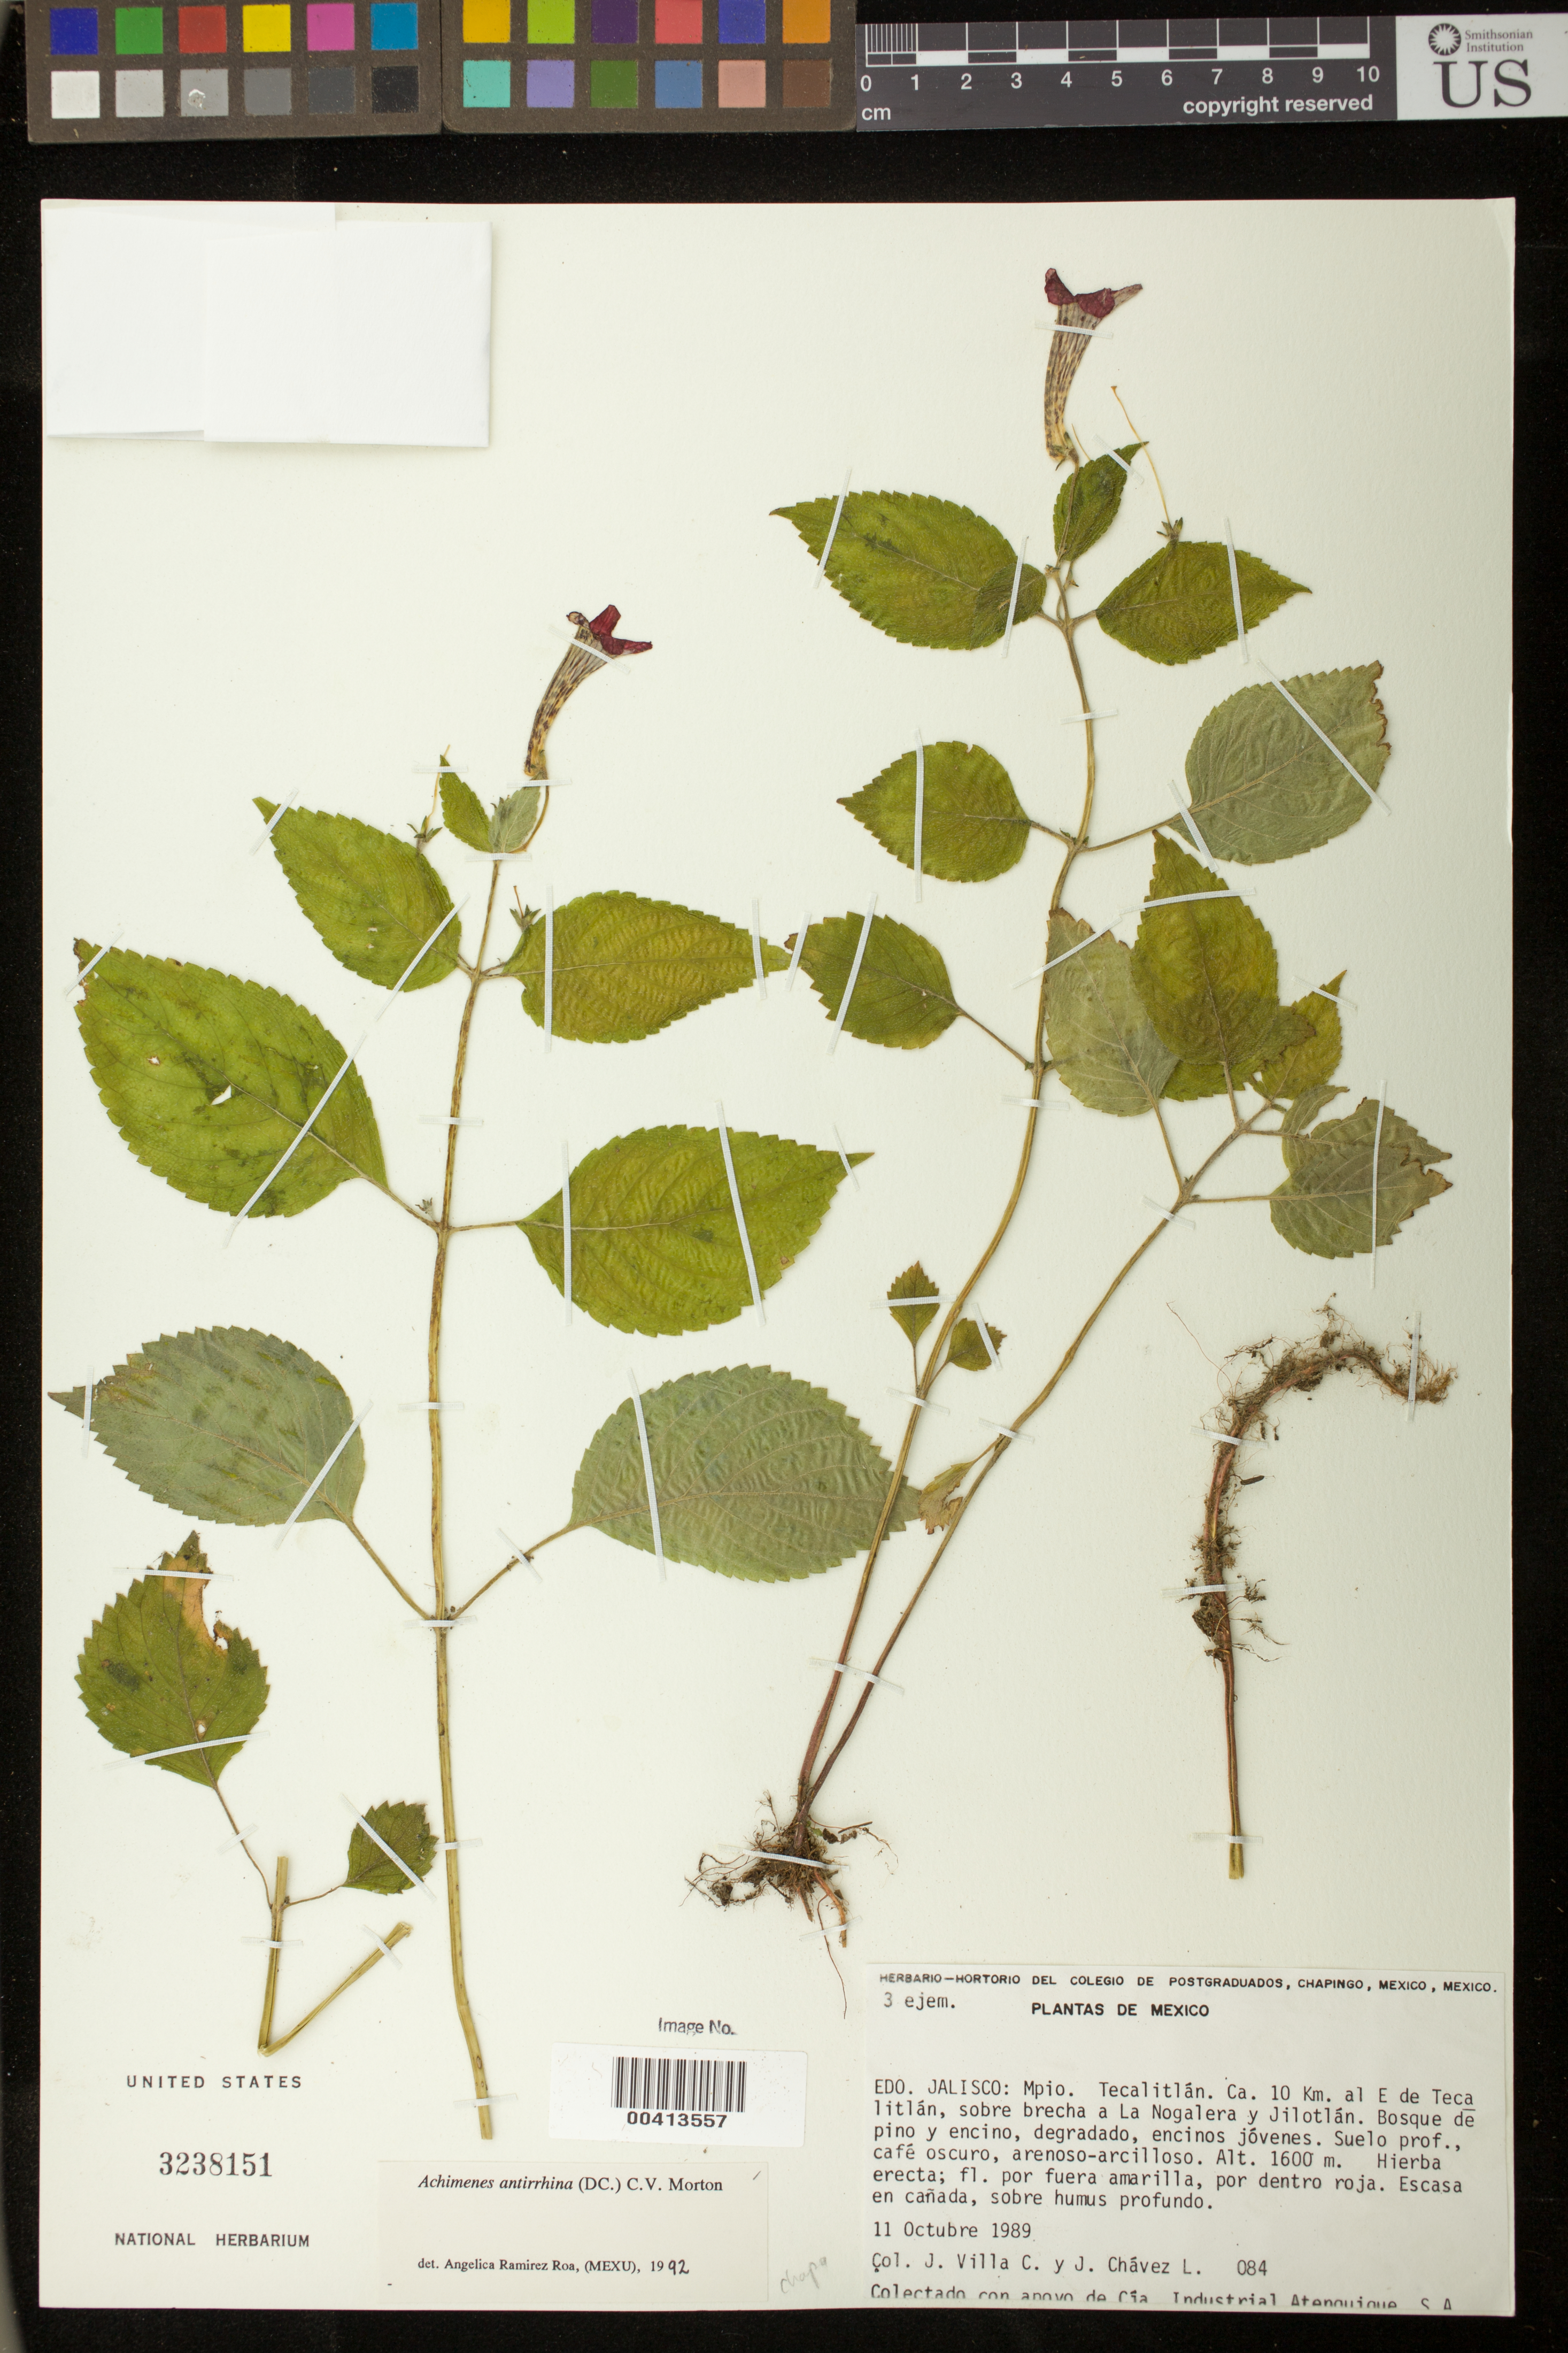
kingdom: Plantae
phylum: Tracheophyta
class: Magnoliopsida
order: Lamiales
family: Gesneriaceae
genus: Achimenes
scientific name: Achimenes antirrhina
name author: (DC.) C.V. Morton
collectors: J. Villa & J. Chavez L.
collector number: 84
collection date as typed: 11 Oct 1989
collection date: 1989-10-11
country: Mexico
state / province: Jalisco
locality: Tecalitlan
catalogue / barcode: US 3238151